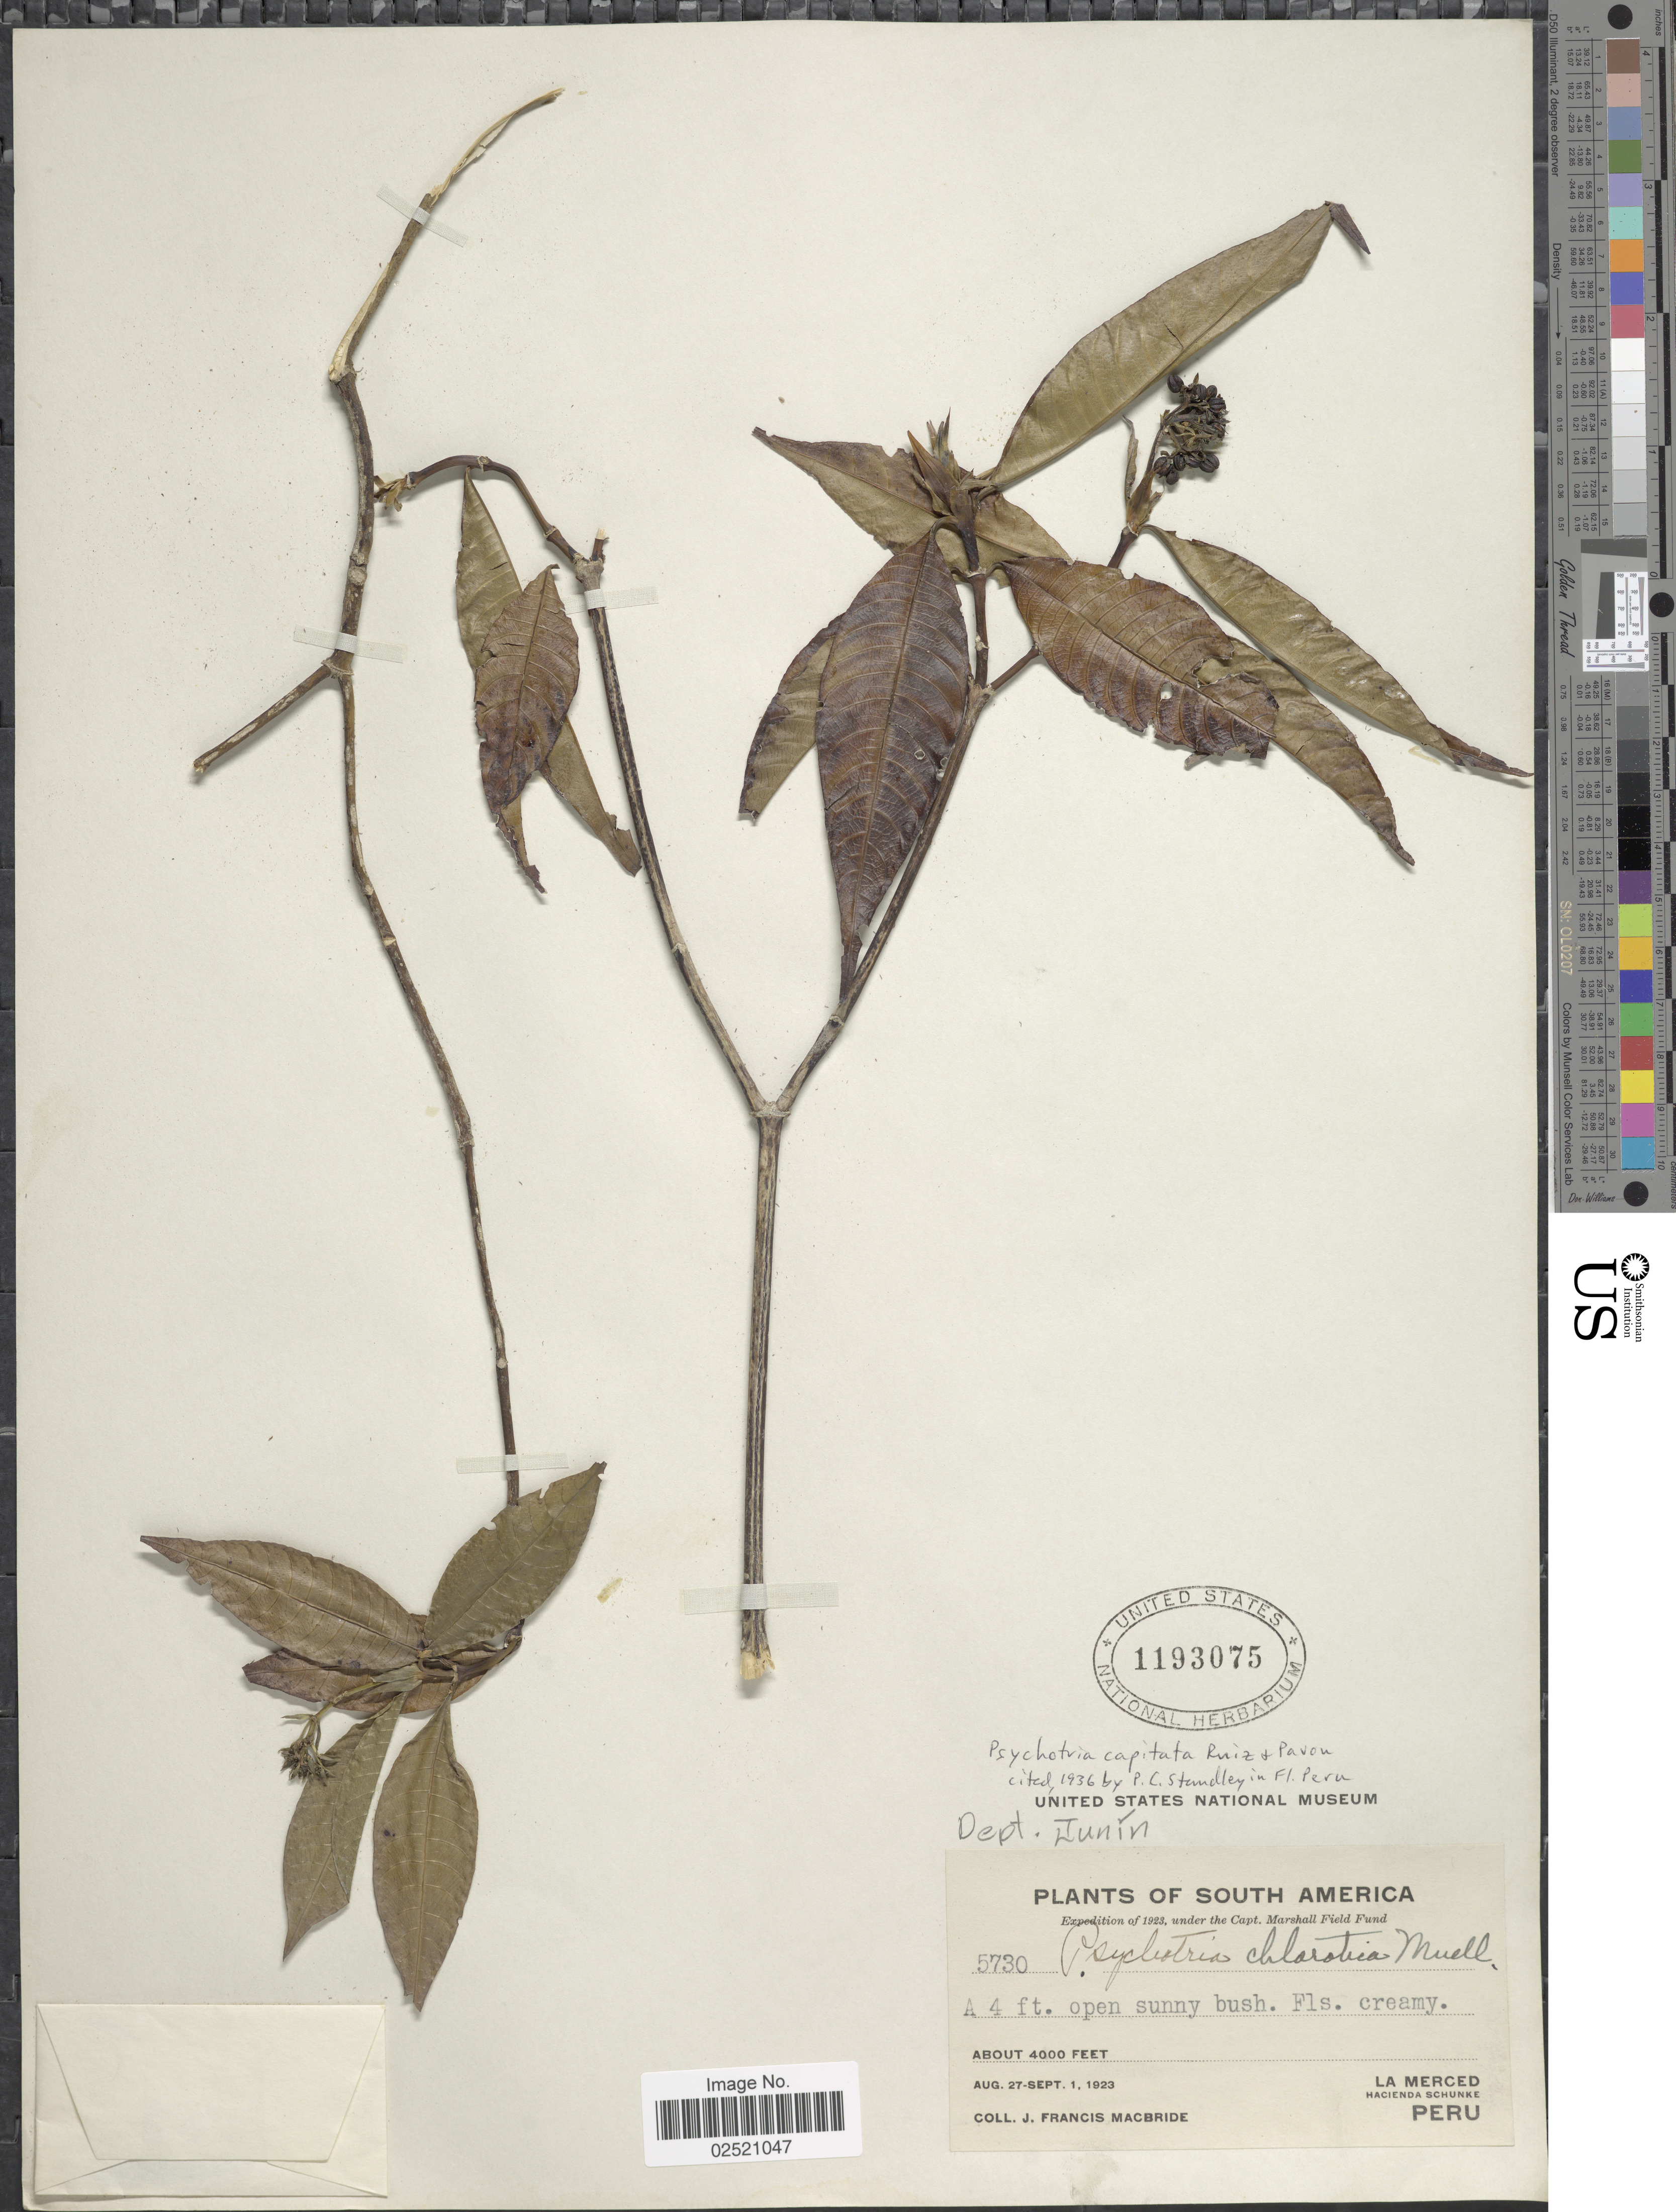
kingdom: Plantae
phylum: Tracheophyta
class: Magnoliopsida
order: Gentianales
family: Rubiaceae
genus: Psychotria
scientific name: Psychotria capitata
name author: Ruiz & Pav.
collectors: J. F. Macbride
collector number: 5730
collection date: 1923-08-27/1923-09-01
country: Peru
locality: La Merced, Hacienda Schunke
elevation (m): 1219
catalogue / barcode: US 1193075